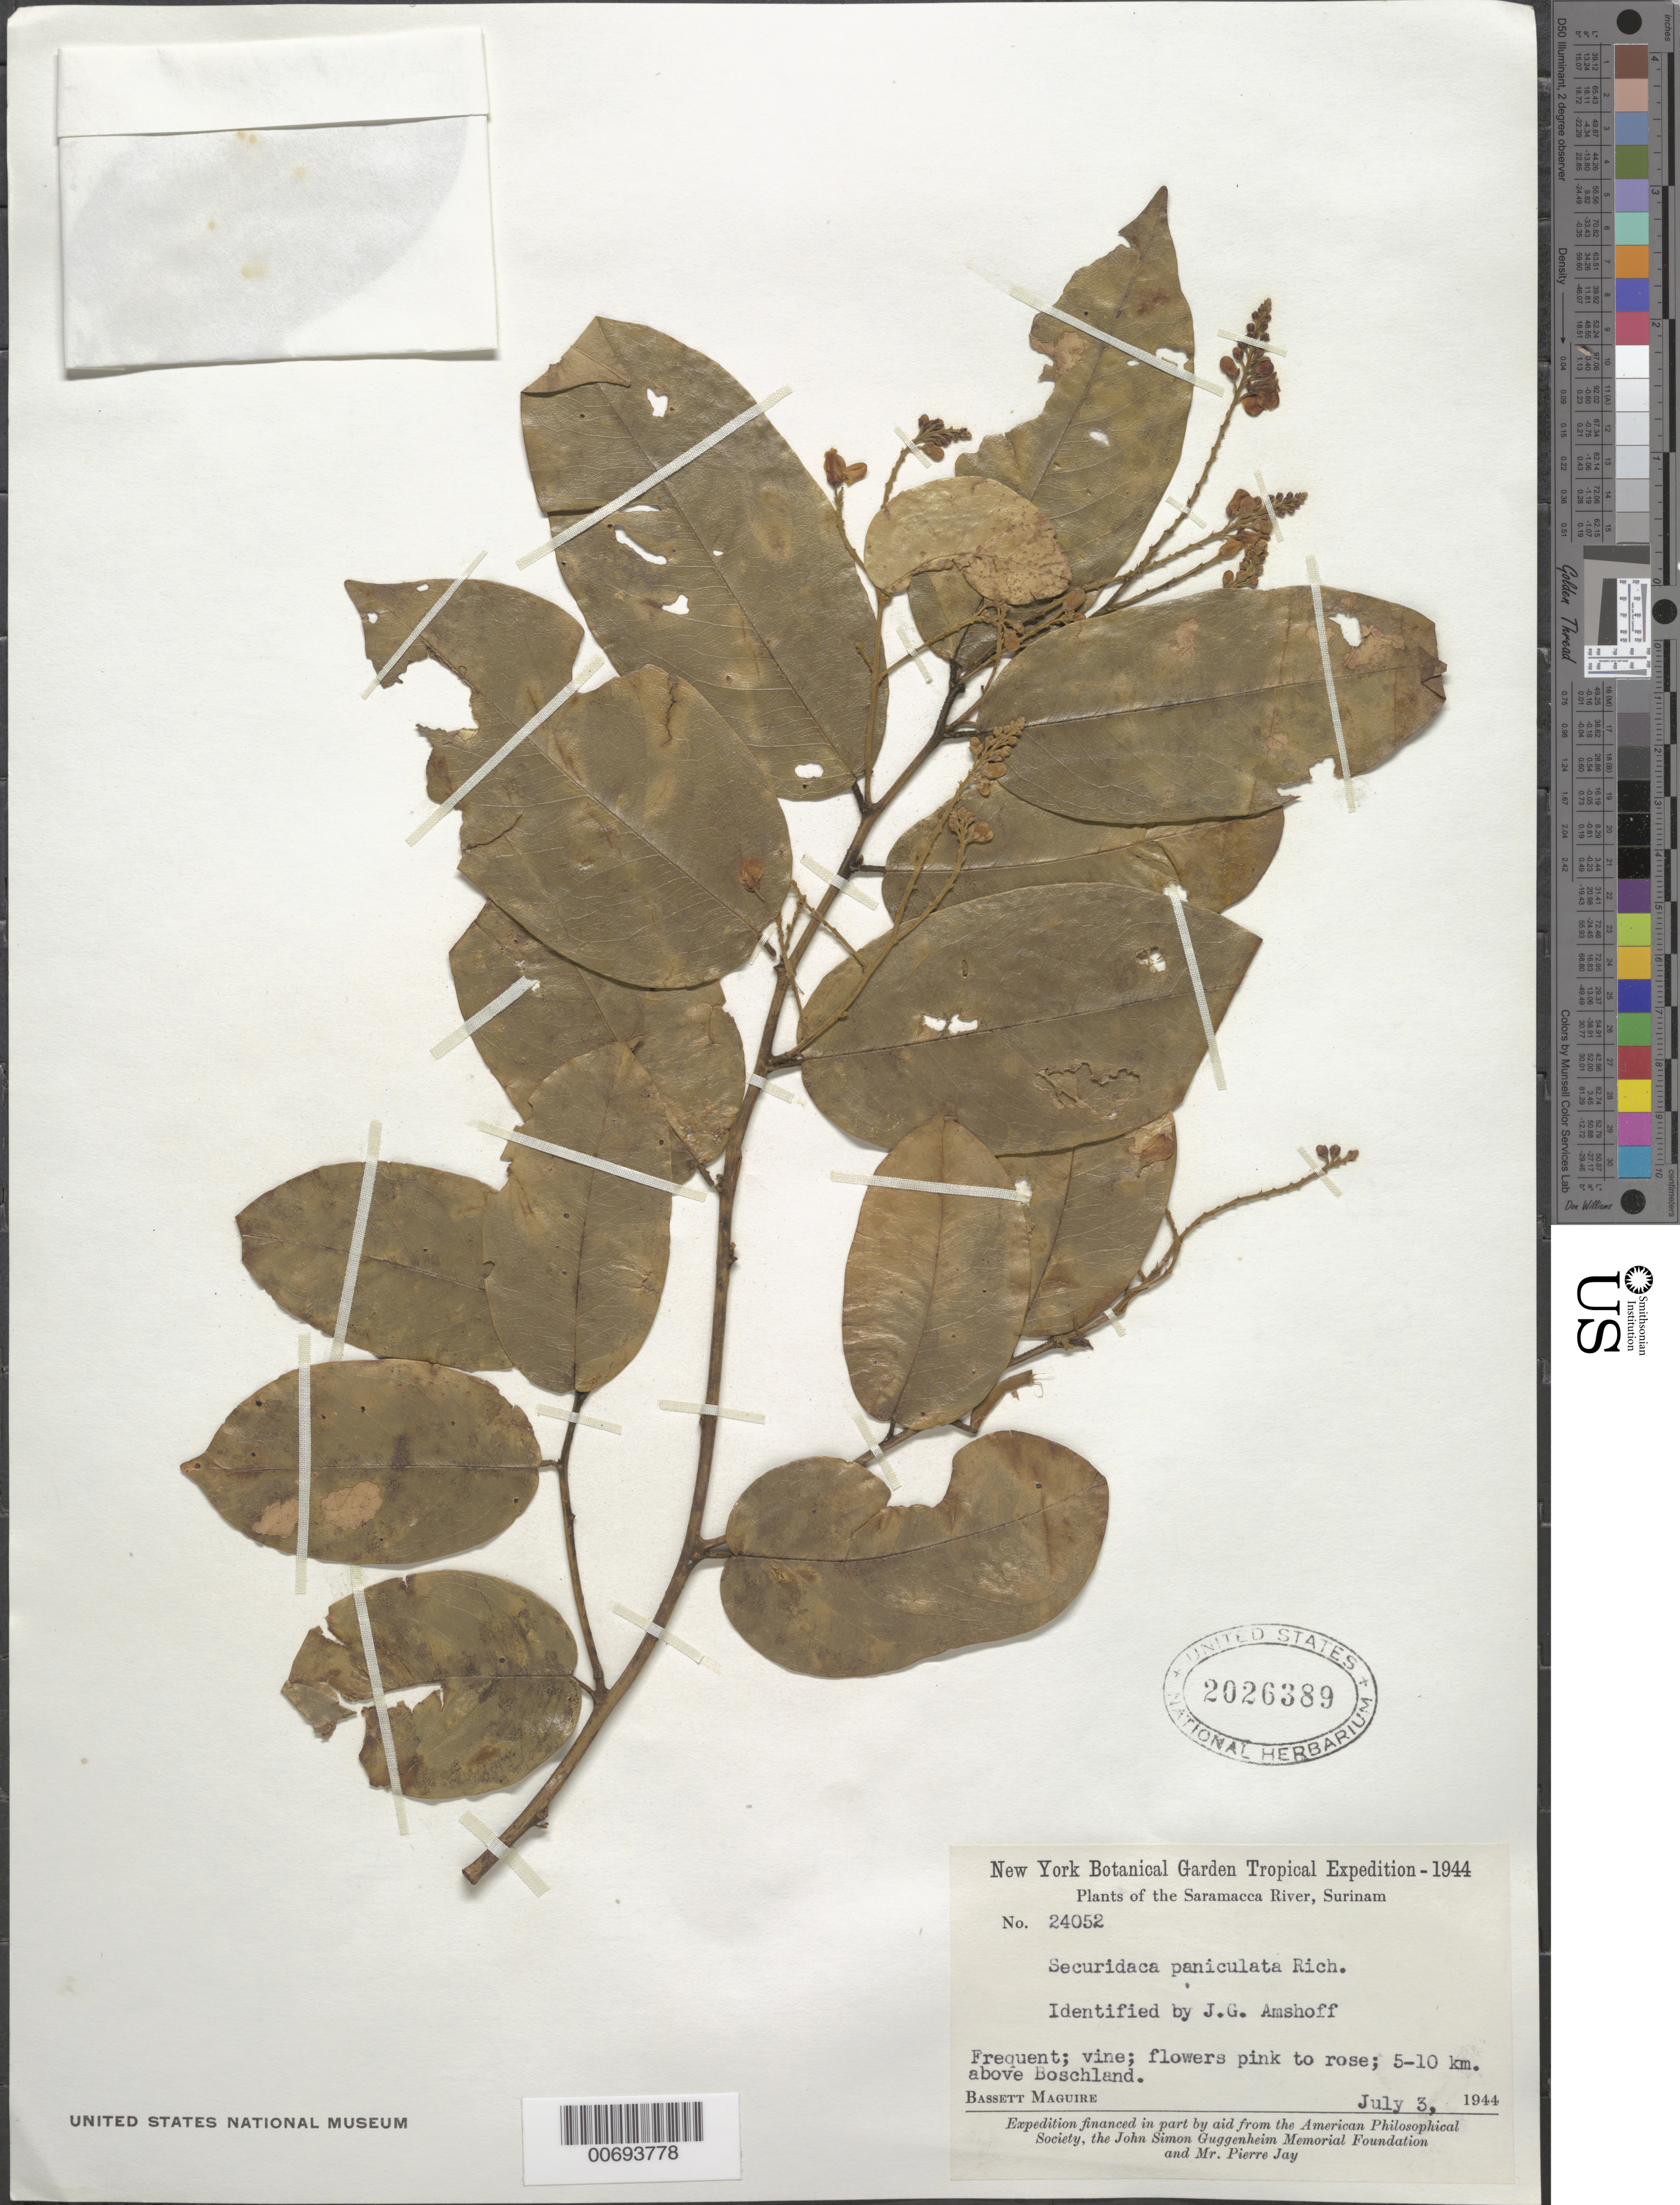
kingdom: Plantae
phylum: Tracheophyta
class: Magnoliopsida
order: Fabales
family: Polygalaceae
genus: Securidaca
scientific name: Securidaca paniculata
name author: Rich.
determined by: Amshoff, G. J. H.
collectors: B. Maguire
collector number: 24052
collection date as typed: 3-Jul-44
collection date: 1944-07-03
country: Suriname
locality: Saramacca River, 5-10 km above Boschland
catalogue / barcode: US 2026389